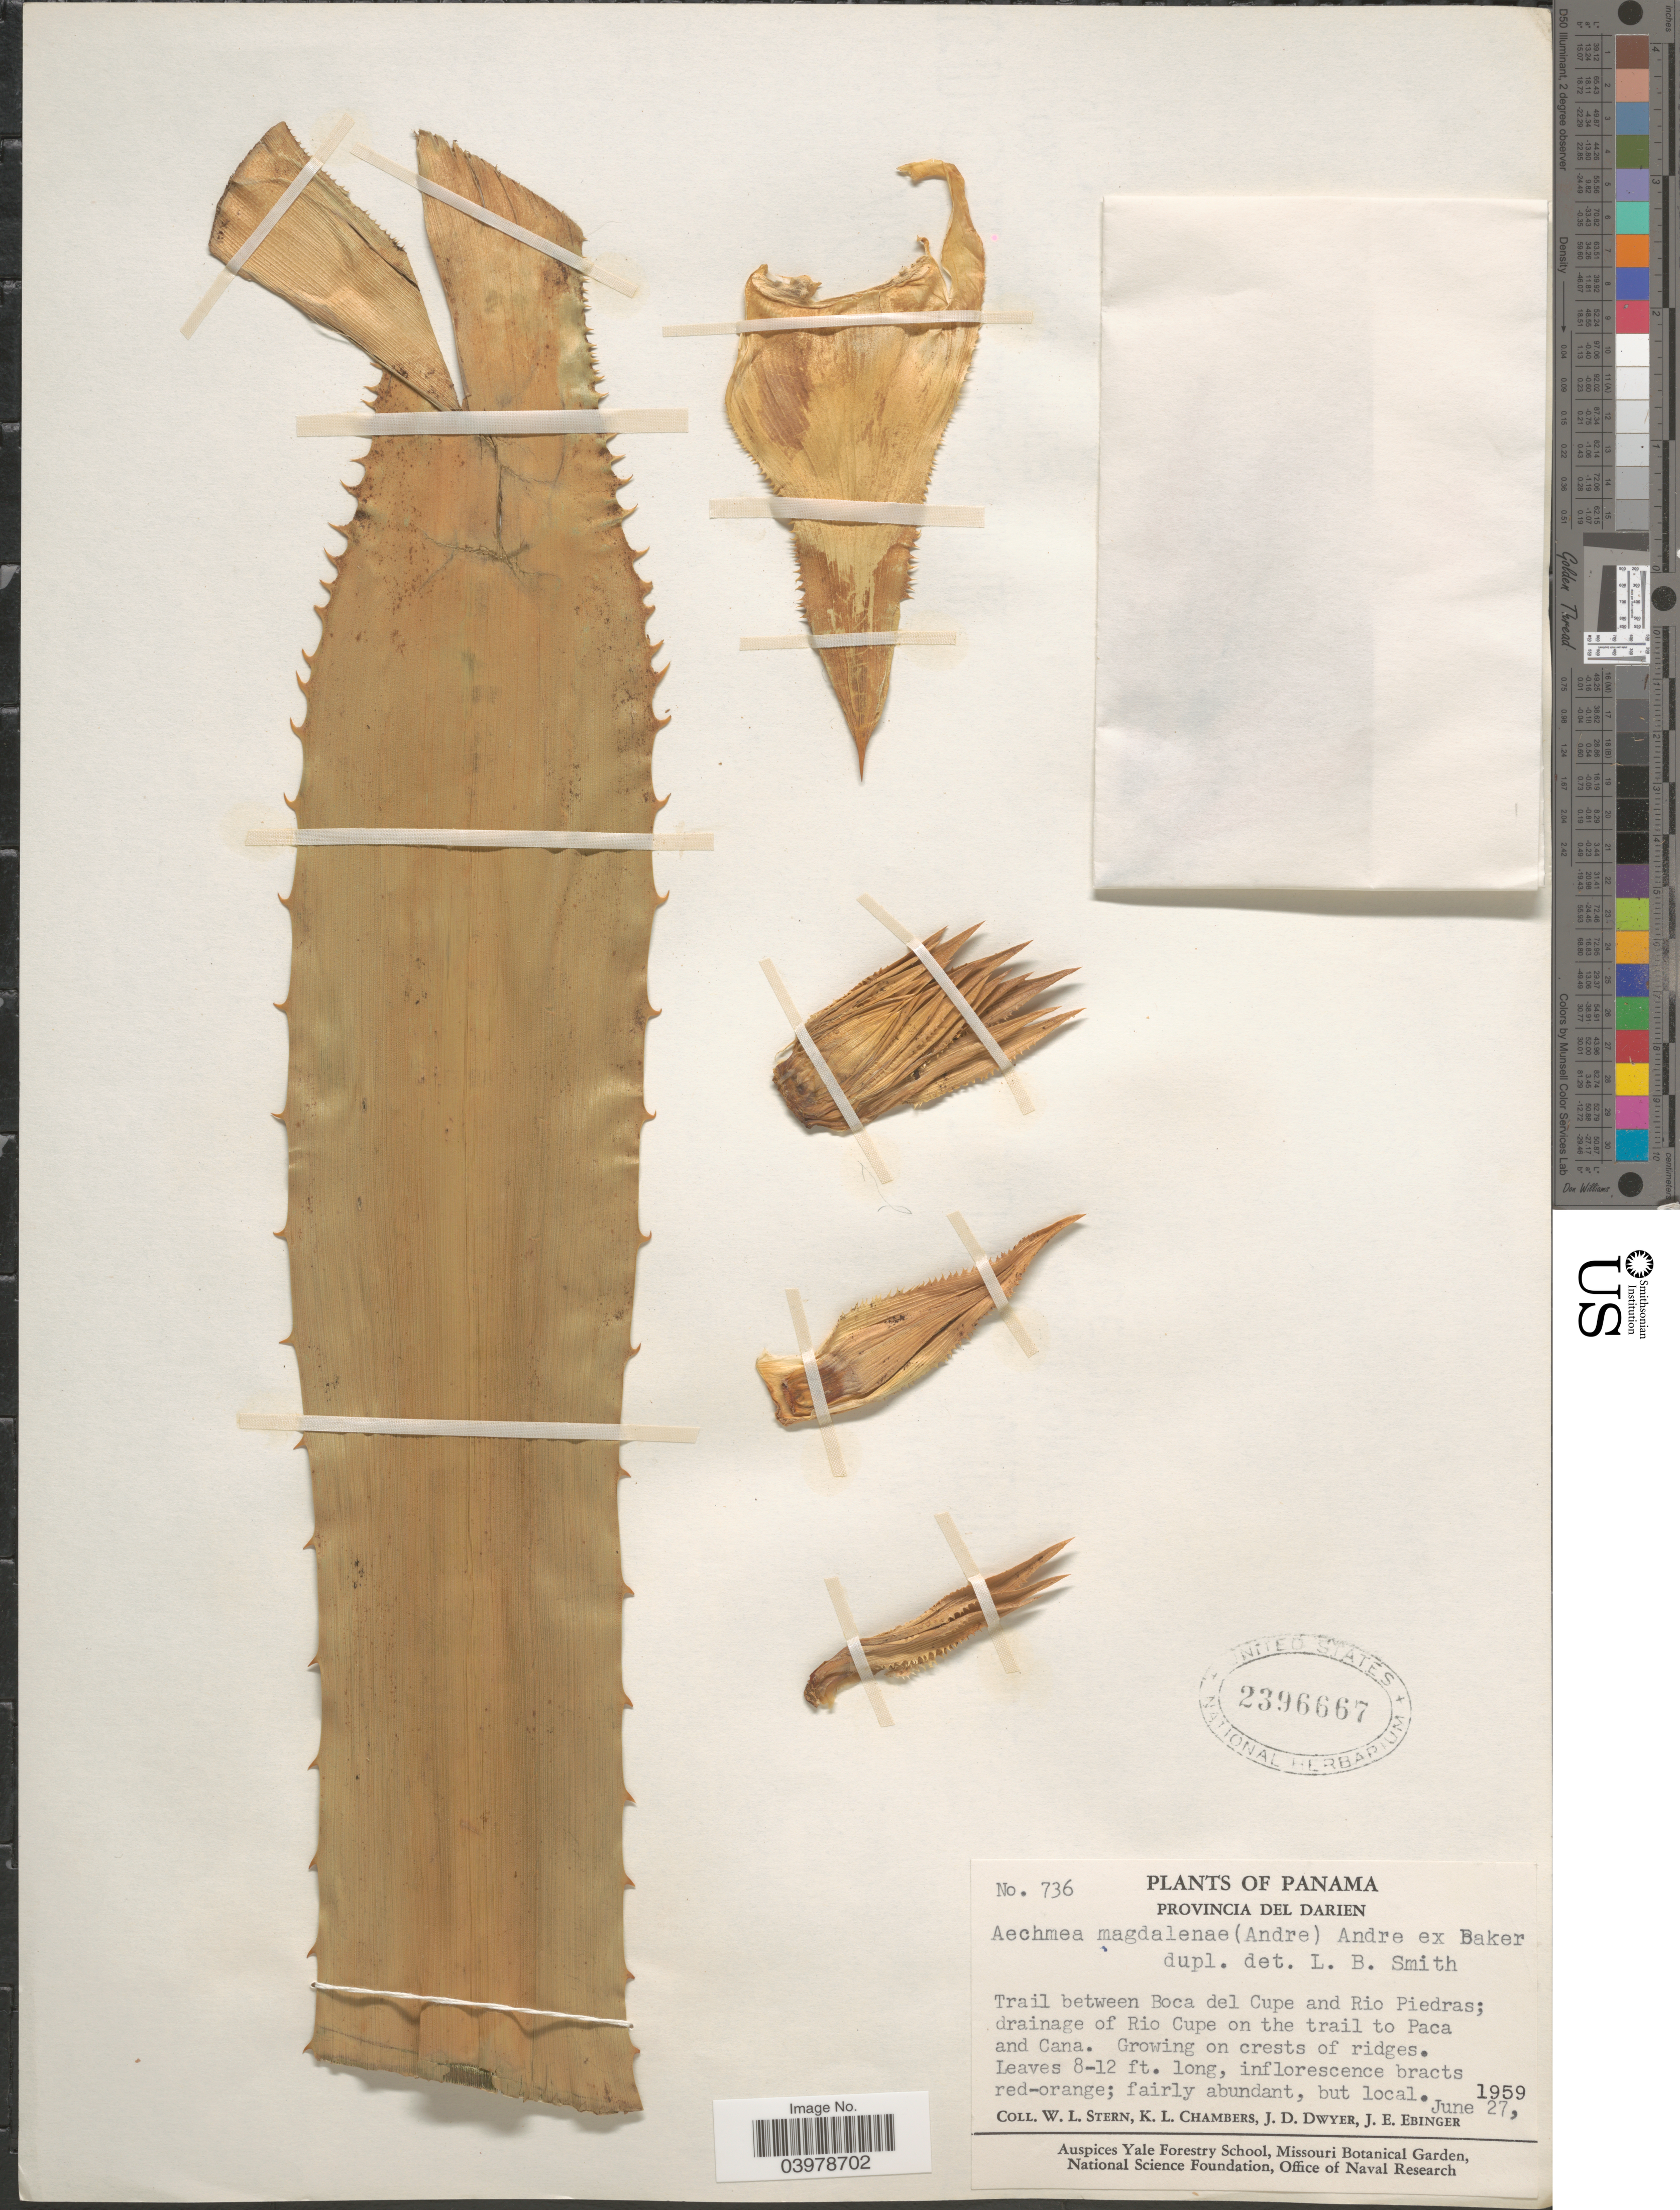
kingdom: Plantae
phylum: Tracheophyta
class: Liliopsida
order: Poales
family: Bromeliaceae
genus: Aechmea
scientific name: Aechmea magdalenae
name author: (André) André ex Baker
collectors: W. L. Stern, K. Chambers, J. D. Dwyer & J. Ebinger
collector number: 736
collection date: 1959-06-27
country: Panama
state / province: Darien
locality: Trail between Boca del Cupe and Rio Piedras; drainage of Rio Cupe on the trail to Paca and Cana.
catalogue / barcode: US 2396667